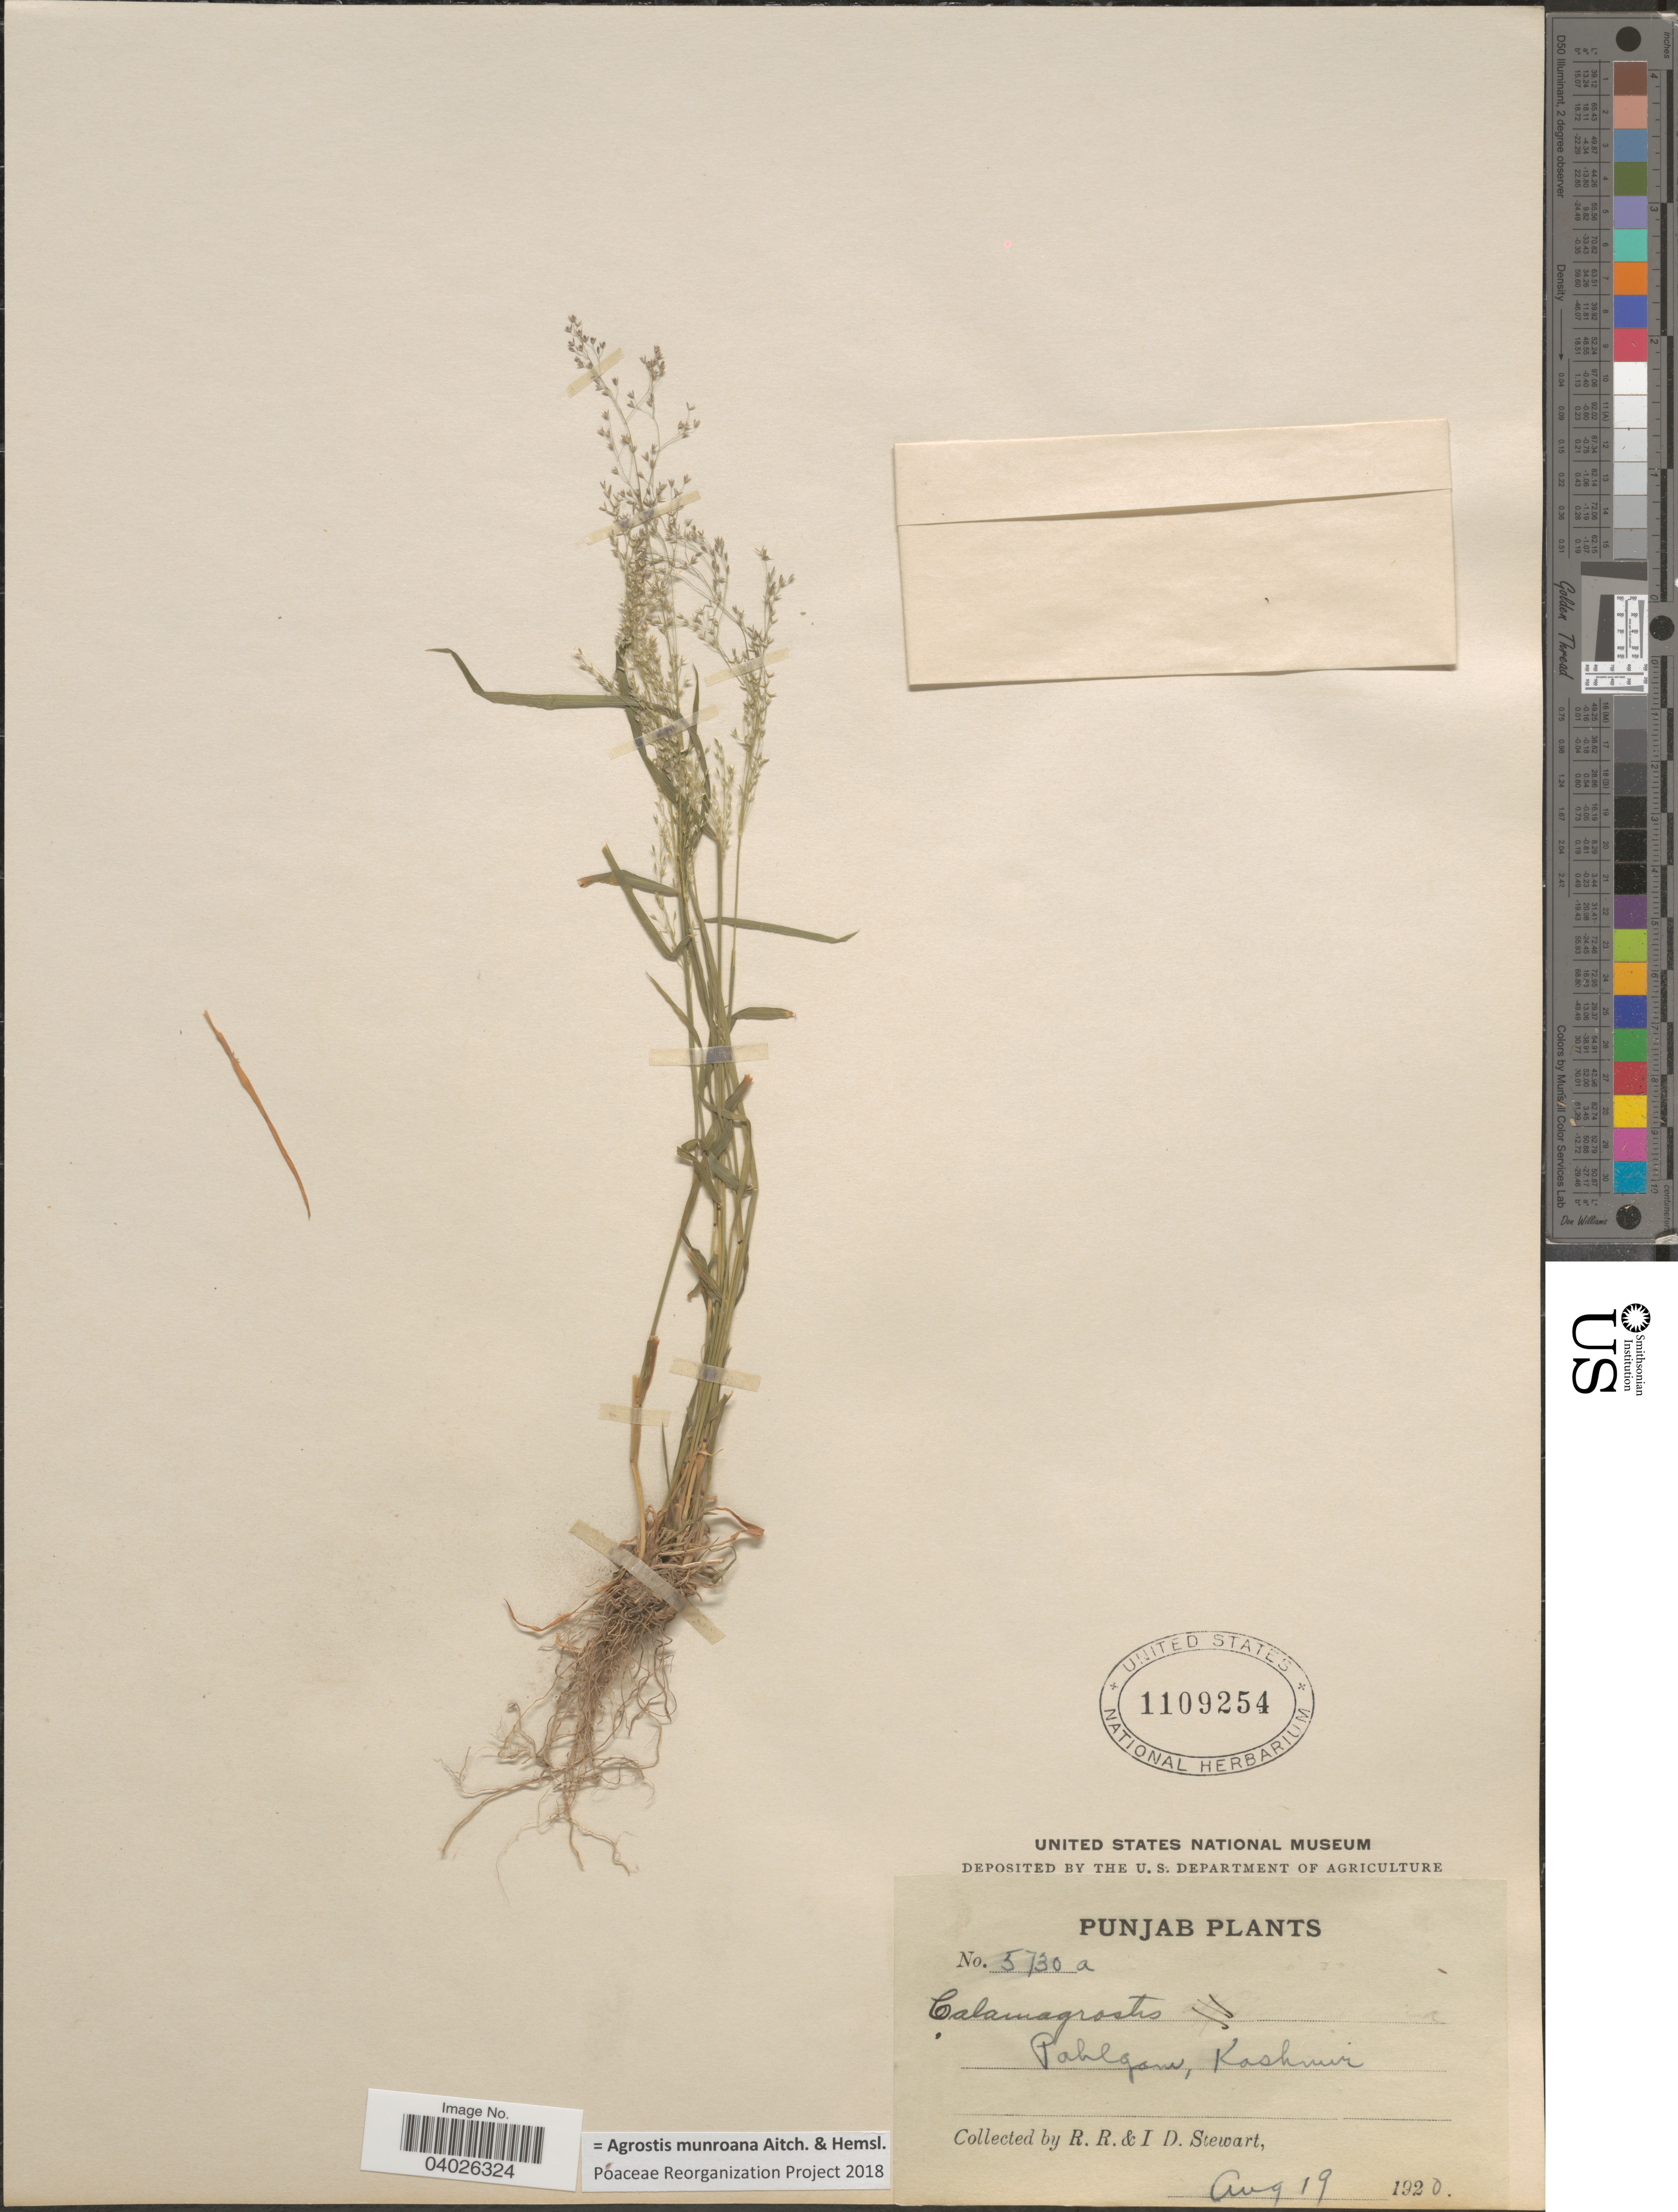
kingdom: Plantae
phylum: Tracheophyta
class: Liliopsida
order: Poales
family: Poaceae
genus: Agrostis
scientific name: Agrostis munroana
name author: Aitch. & Hemsl.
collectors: R. Stewart & I. Stewart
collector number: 5730a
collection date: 1920-08-19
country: India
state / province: Jammu and Kashmir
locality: Pahlgam, Kashmir.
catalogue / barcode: US 1109254